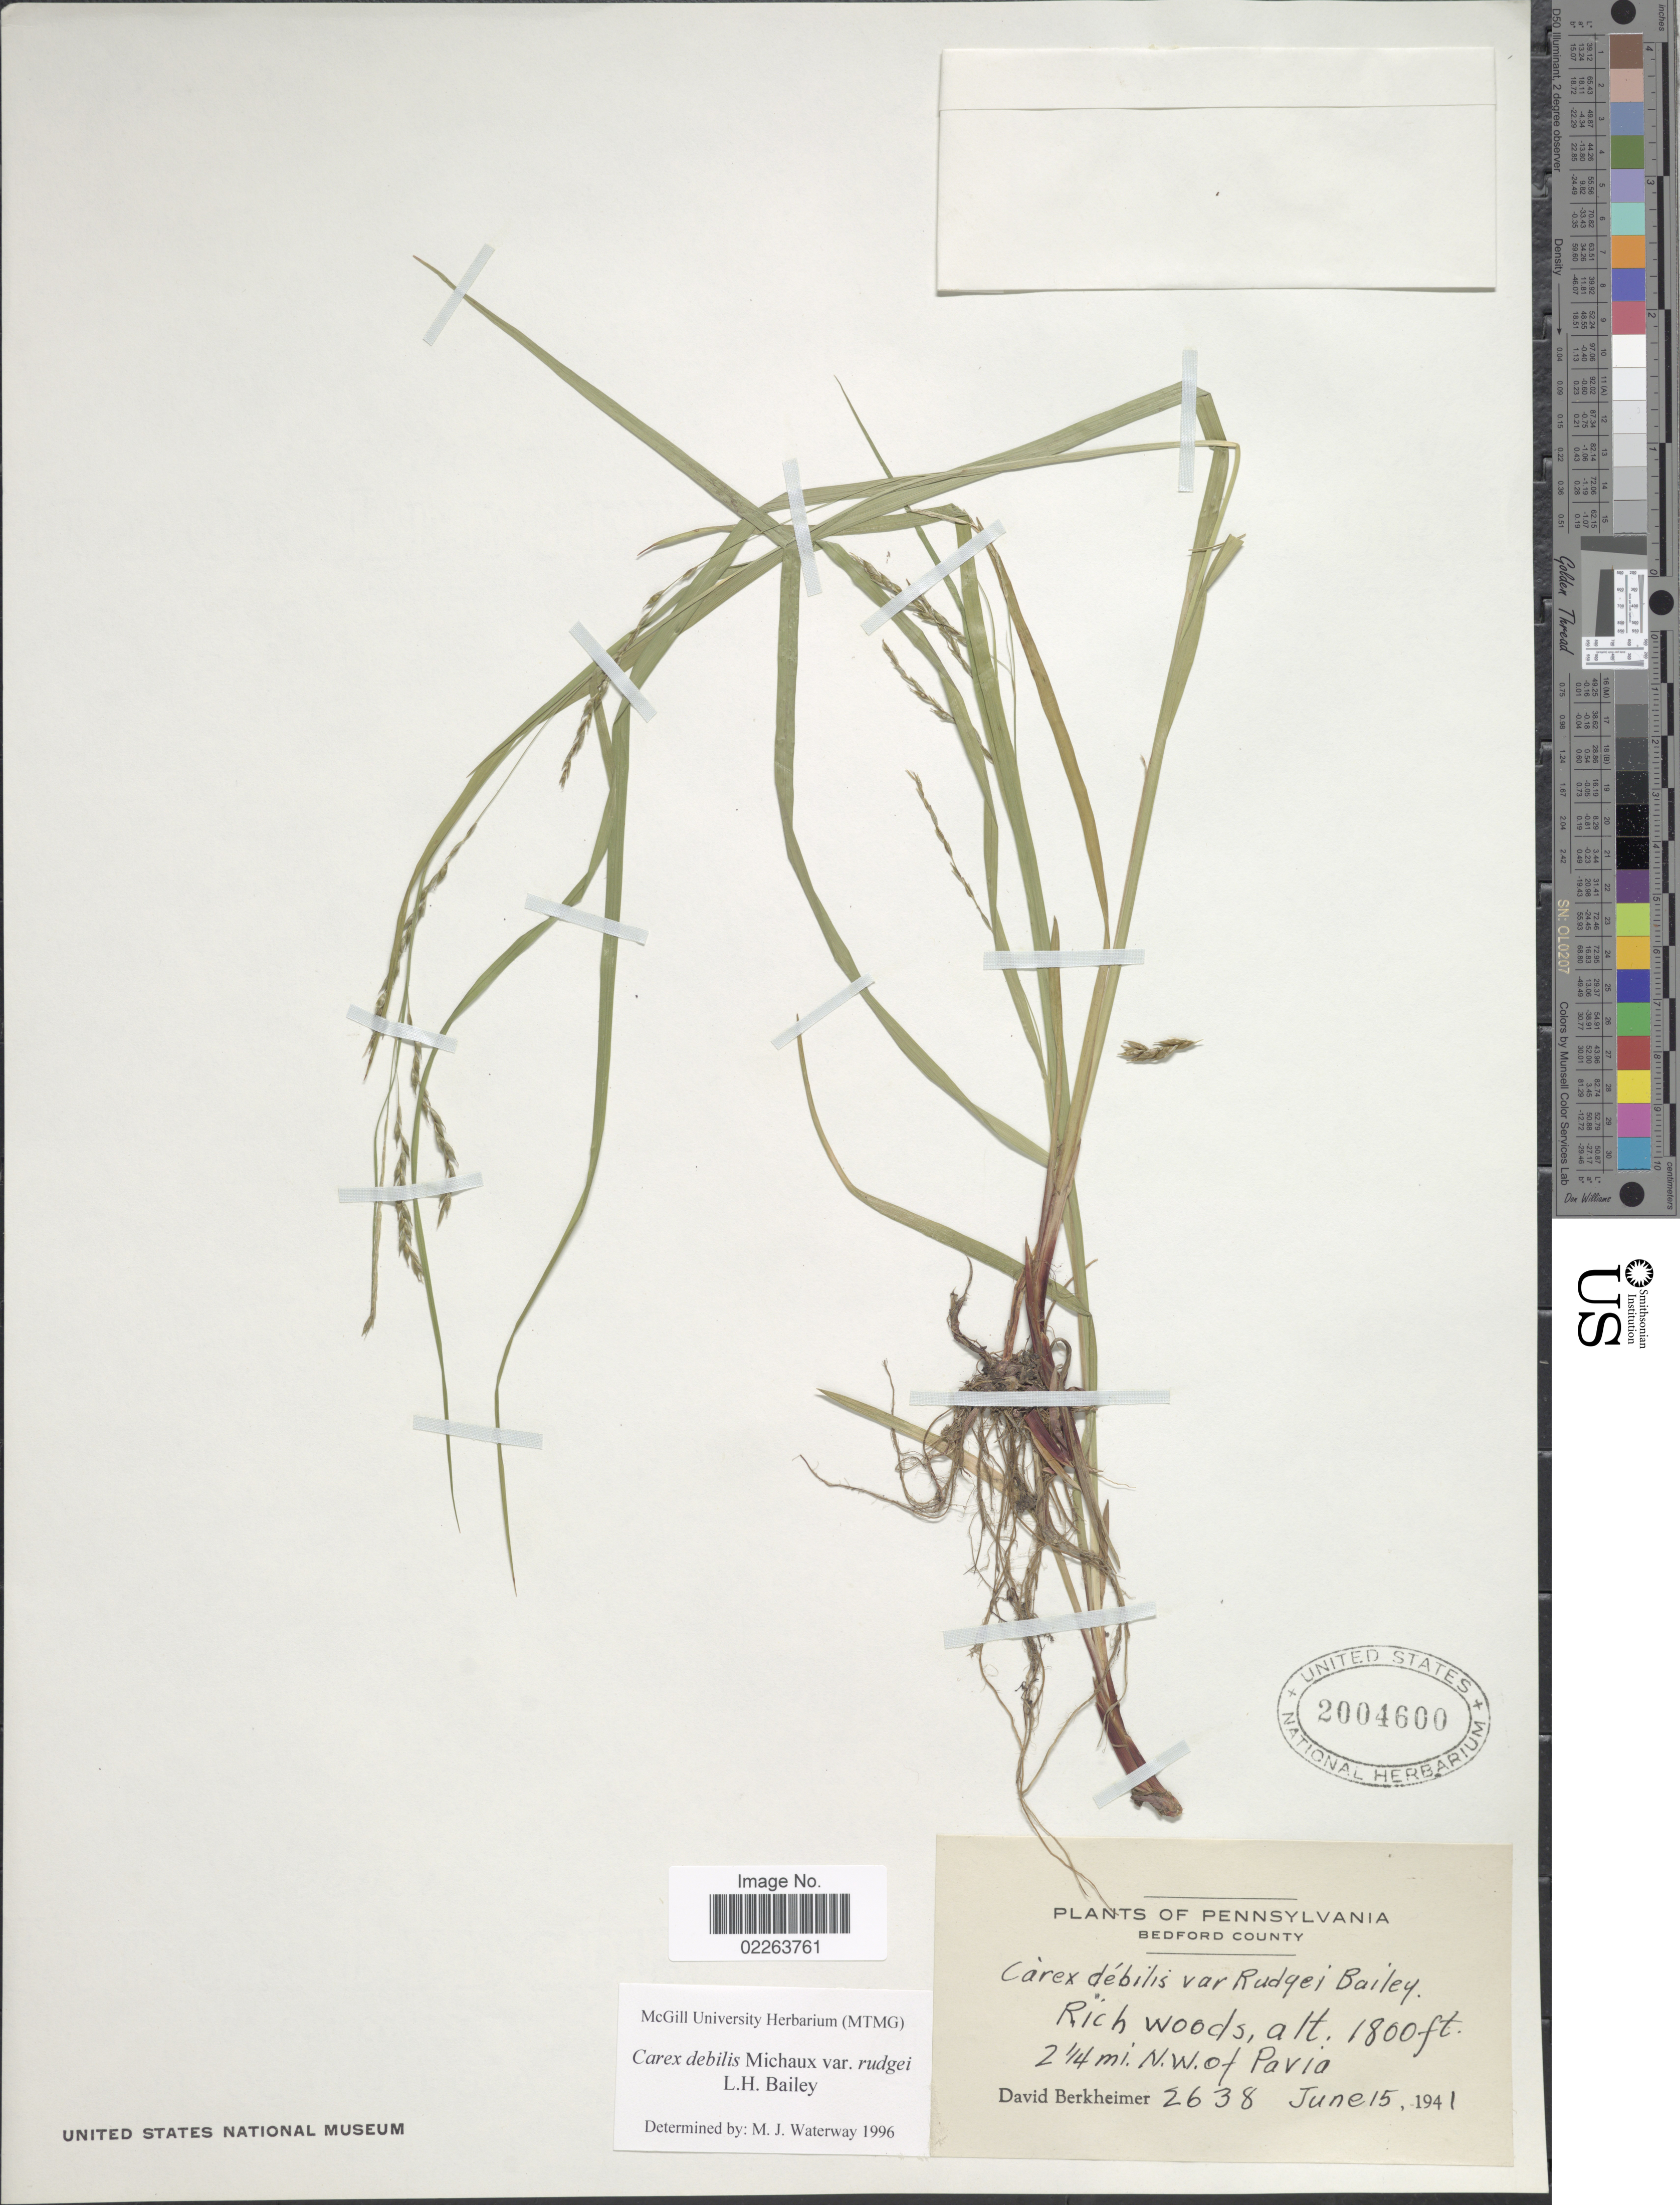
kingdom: Plantae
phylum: Tracheophyta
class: Liliopsida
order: Poales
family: Cyperaceae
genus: Carex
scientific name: Carex flexuosa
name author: Muhl. ex Willd.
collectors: D. Berkheimer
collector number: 2638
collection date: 1941-06-15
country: United States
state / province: Pennsylvania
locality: Bedford County, 2¼ mi. N.W. of Pavia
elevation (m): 549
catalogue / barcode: US 2004600